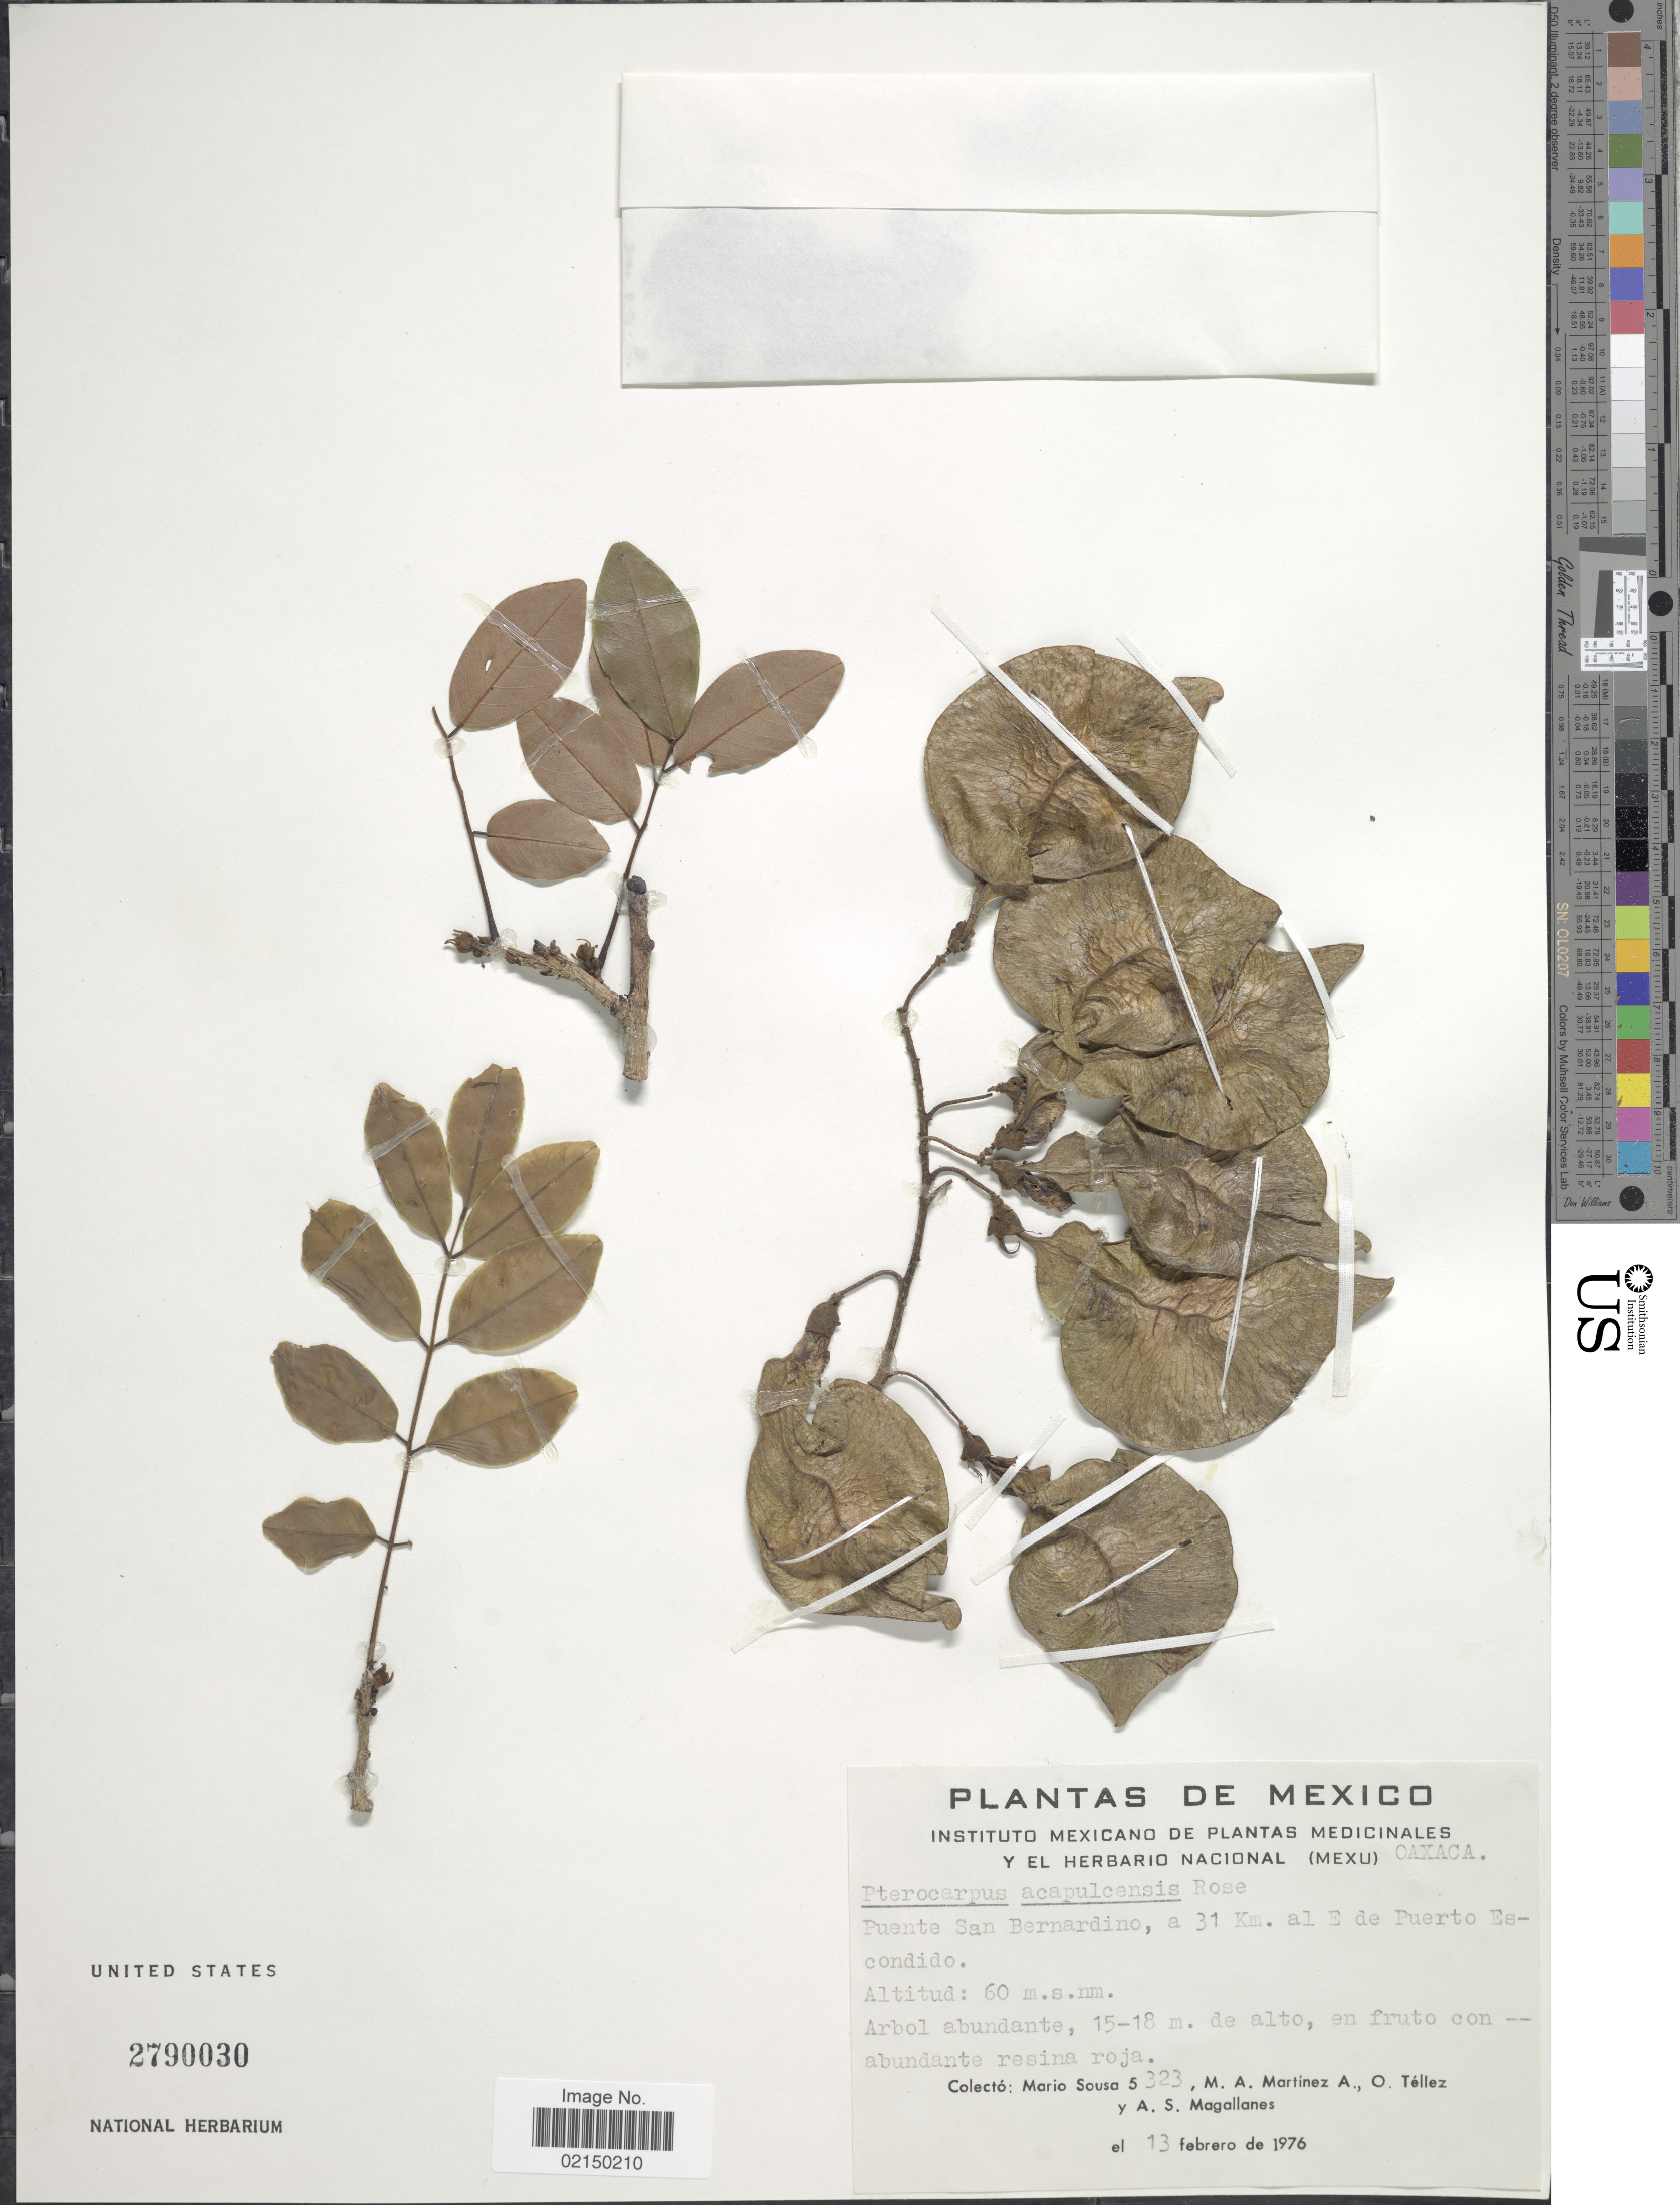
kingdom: Plantae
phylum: Tracheophyta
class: Magnoliopsida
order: Fabales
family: Fabaceae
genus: Pterocarpus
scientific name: Pterocarpus acapulcensis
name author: Rose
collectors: M. Sousa S., M. A. Martínez Alfaro, O. Tellez & A. Magallanes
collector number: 5323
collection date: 1976-02-13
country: Mexico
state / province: Oaxaca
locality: Puente San Bernardino, a 31 km. al E de Puerto Escondido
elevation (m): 60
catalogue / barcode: US 2790030